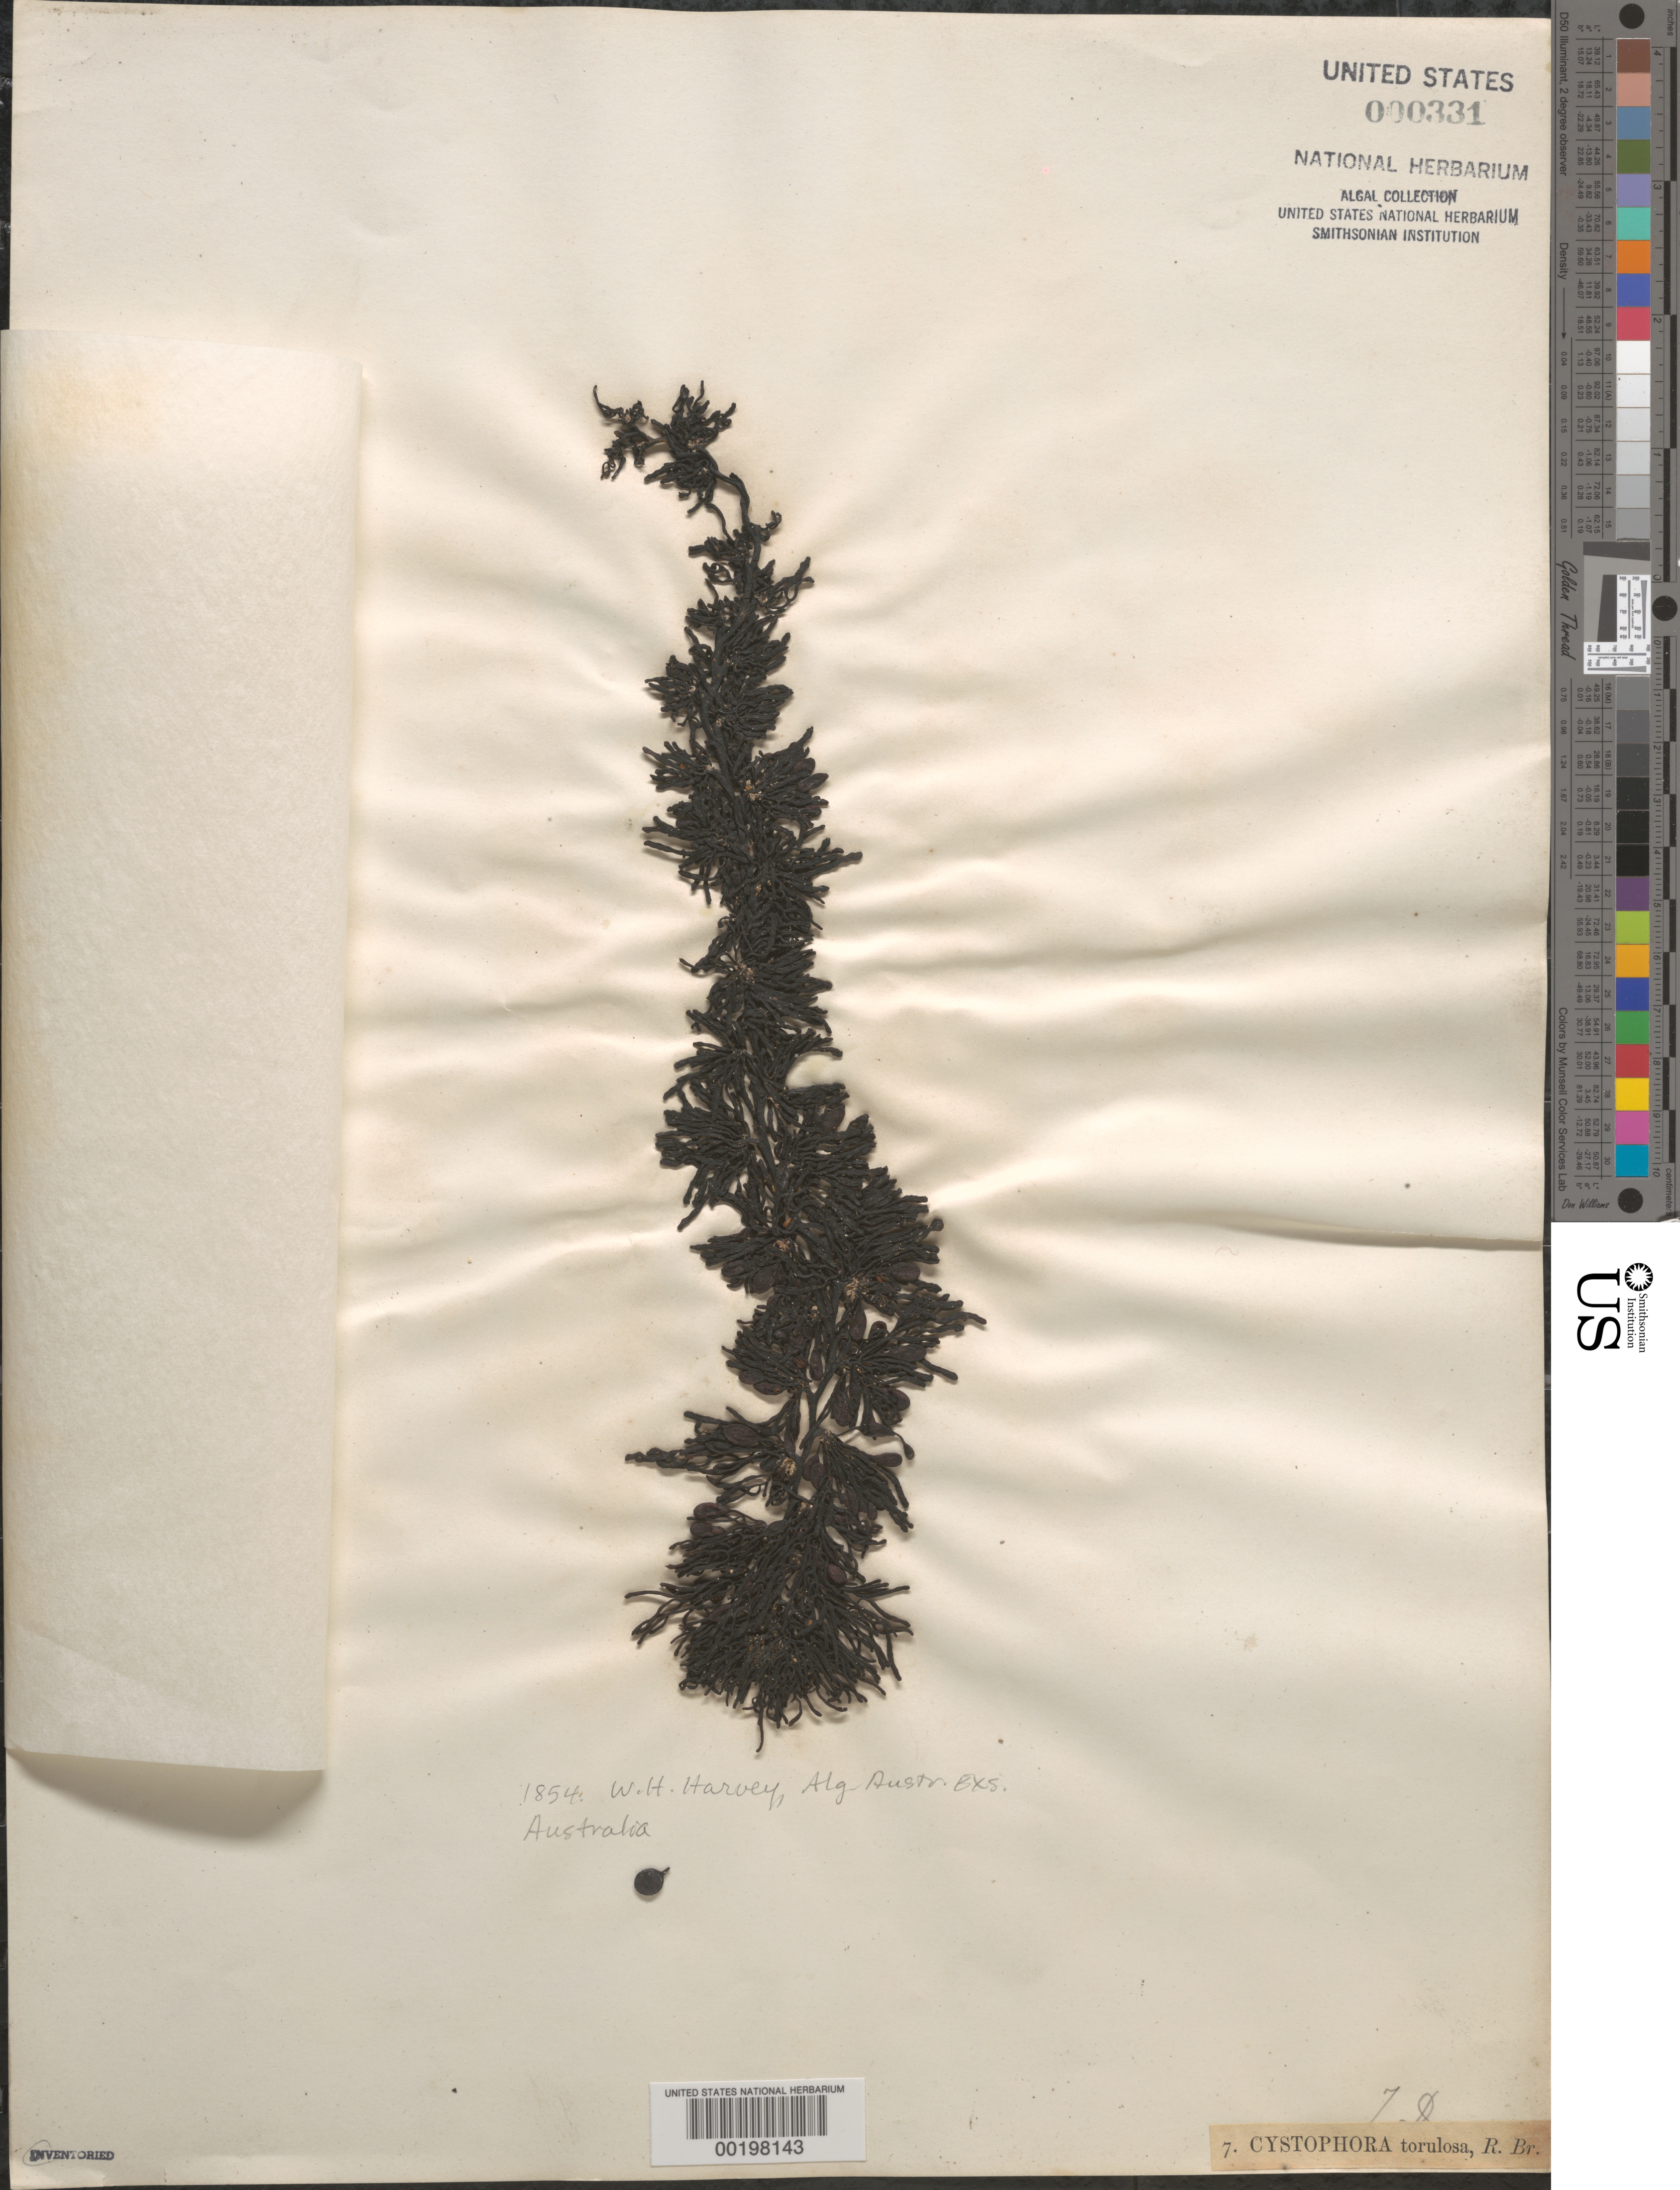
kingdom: Chromista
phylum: Ochrophyta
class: Phaeophyceae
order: Fucales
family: Sargassaceae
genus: Cystophora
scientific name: Cystophora torulosa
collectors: W. Harvey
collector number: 7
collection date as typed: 1854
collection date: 1854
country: Australia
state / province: Western Australia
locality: Princess Royal Harbor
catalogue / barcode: US 331